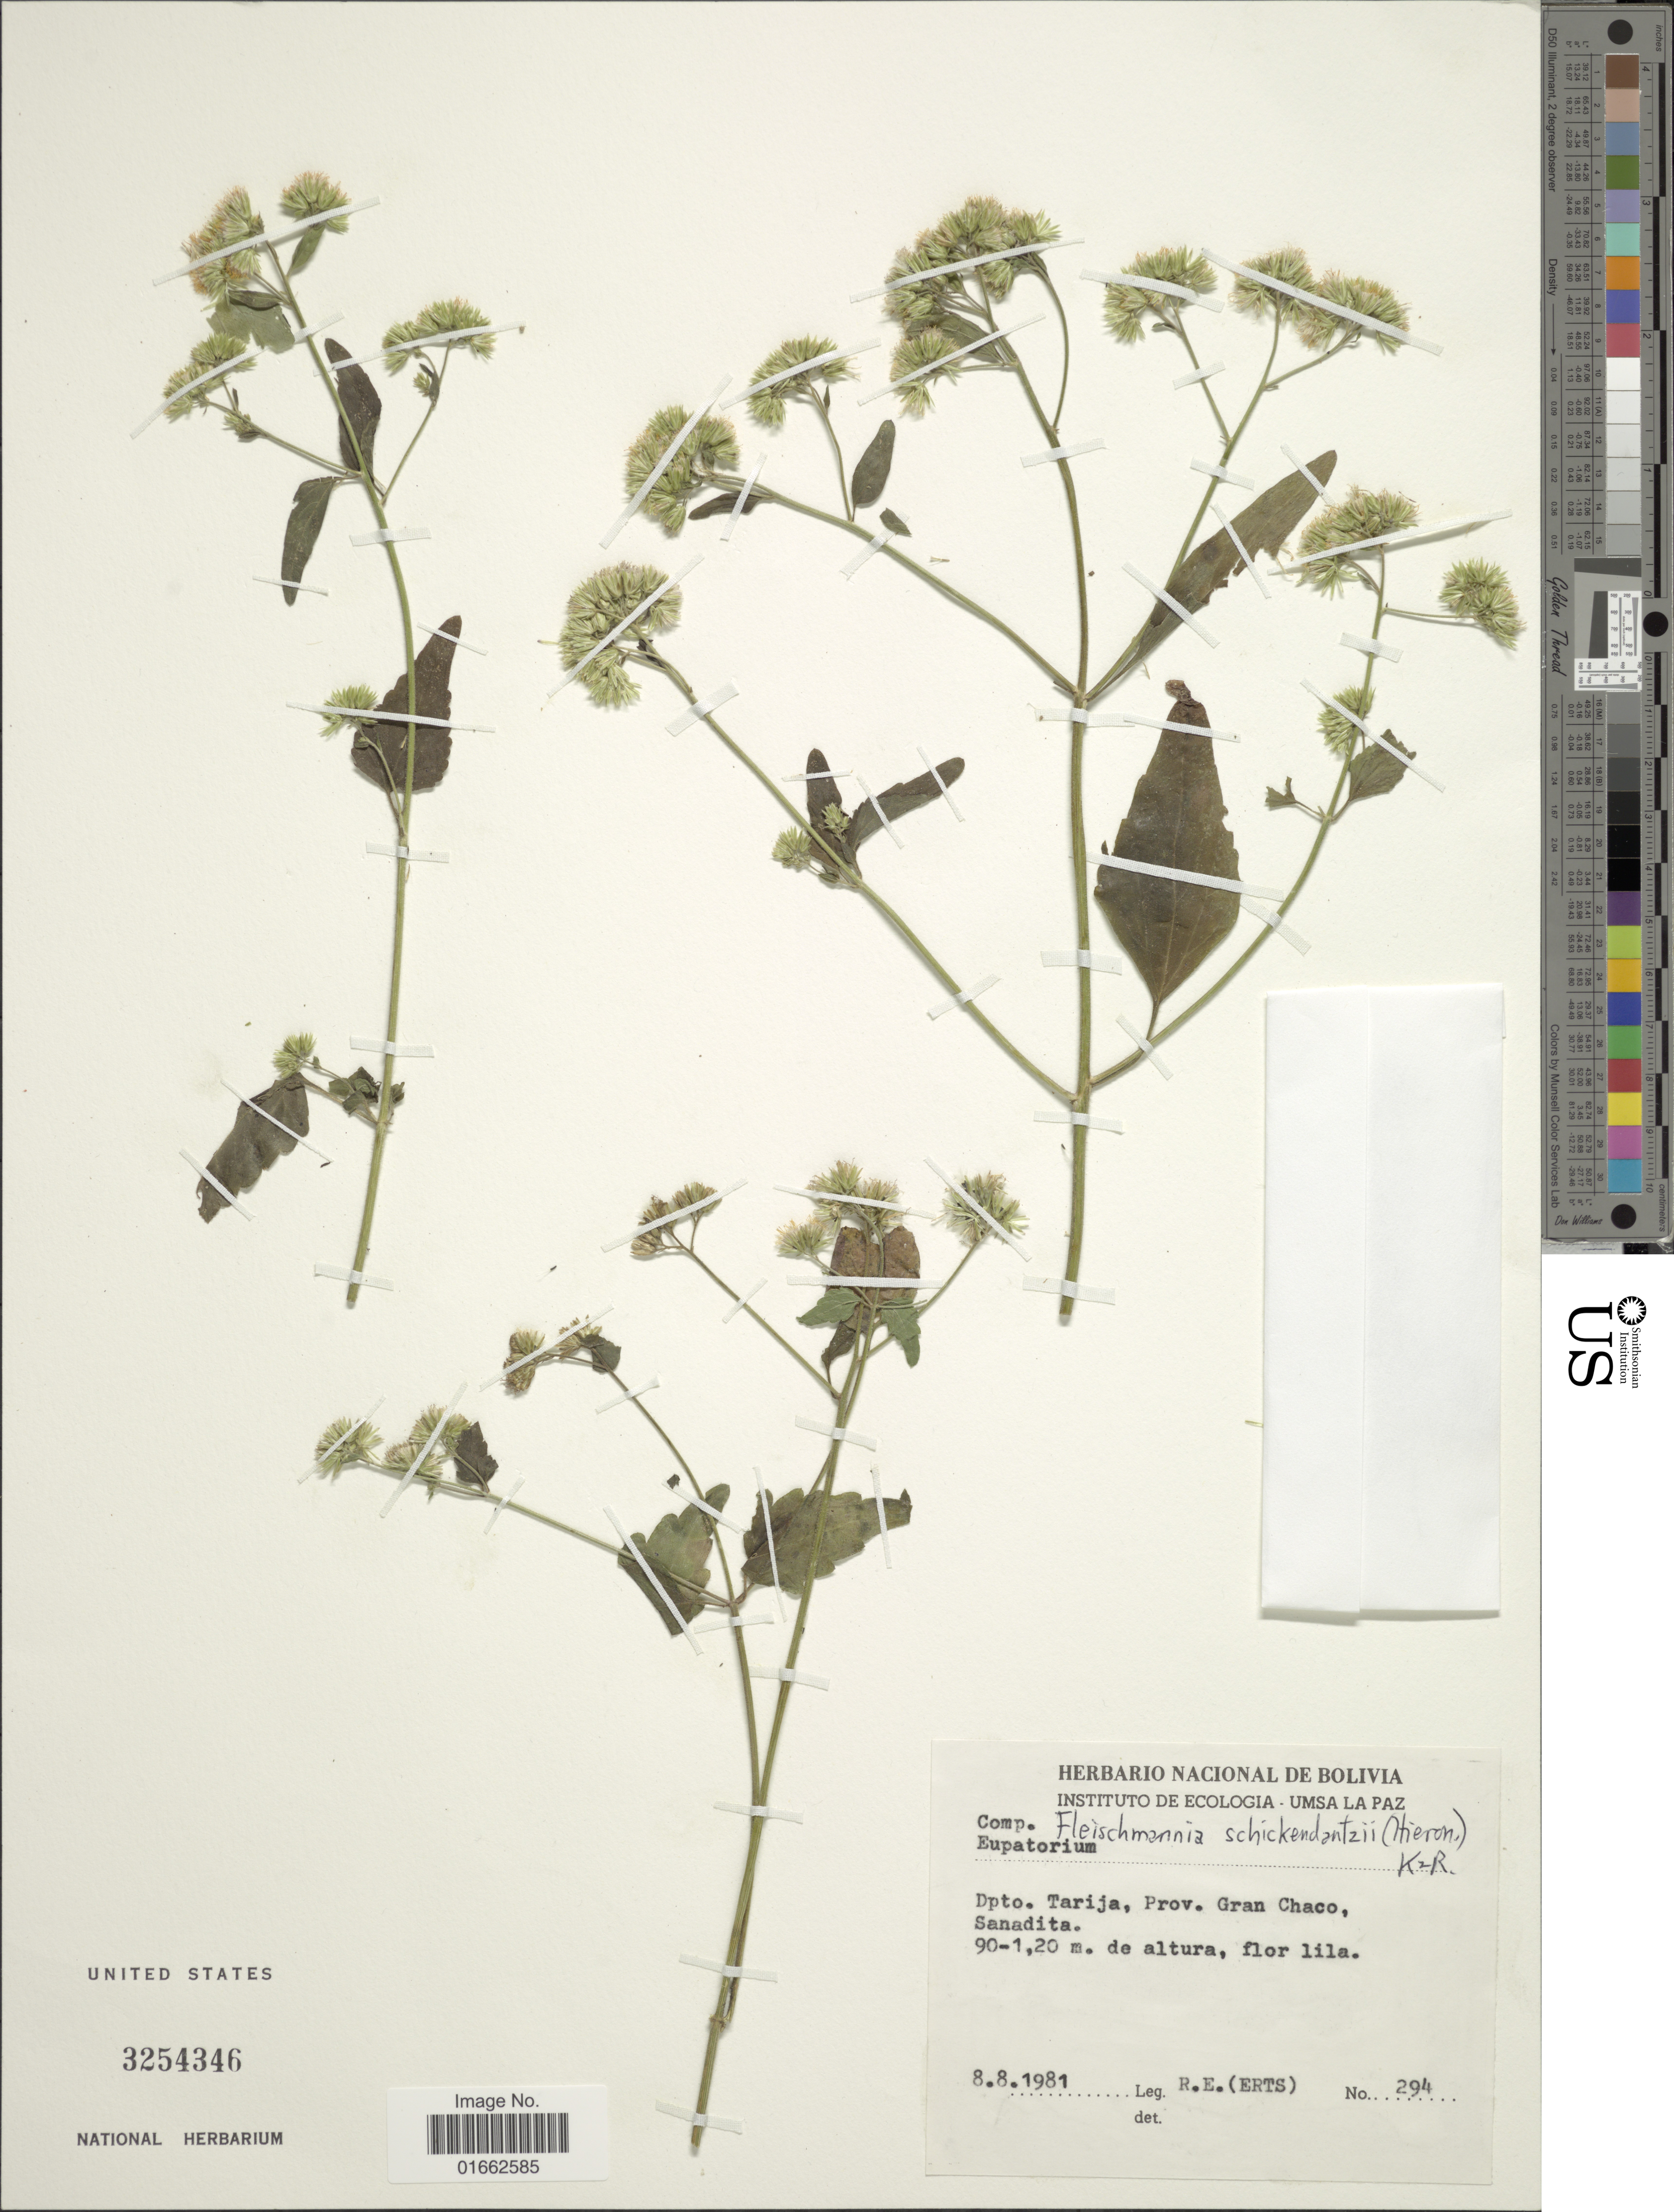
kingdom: Plantae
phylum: Tracheophyta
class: Magnoliopsida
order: Asterales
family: Asteraceae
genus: Fleischmannia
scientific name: Fleischmannia prasiifolia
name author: (Griseb.) R.M. King & H. Rob.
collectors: R. Erts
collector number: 294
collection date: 1981-08-08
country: Bolivia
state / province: Tarija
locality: Prov. Gran Chaco, Sanadita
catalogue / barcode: US 3254346